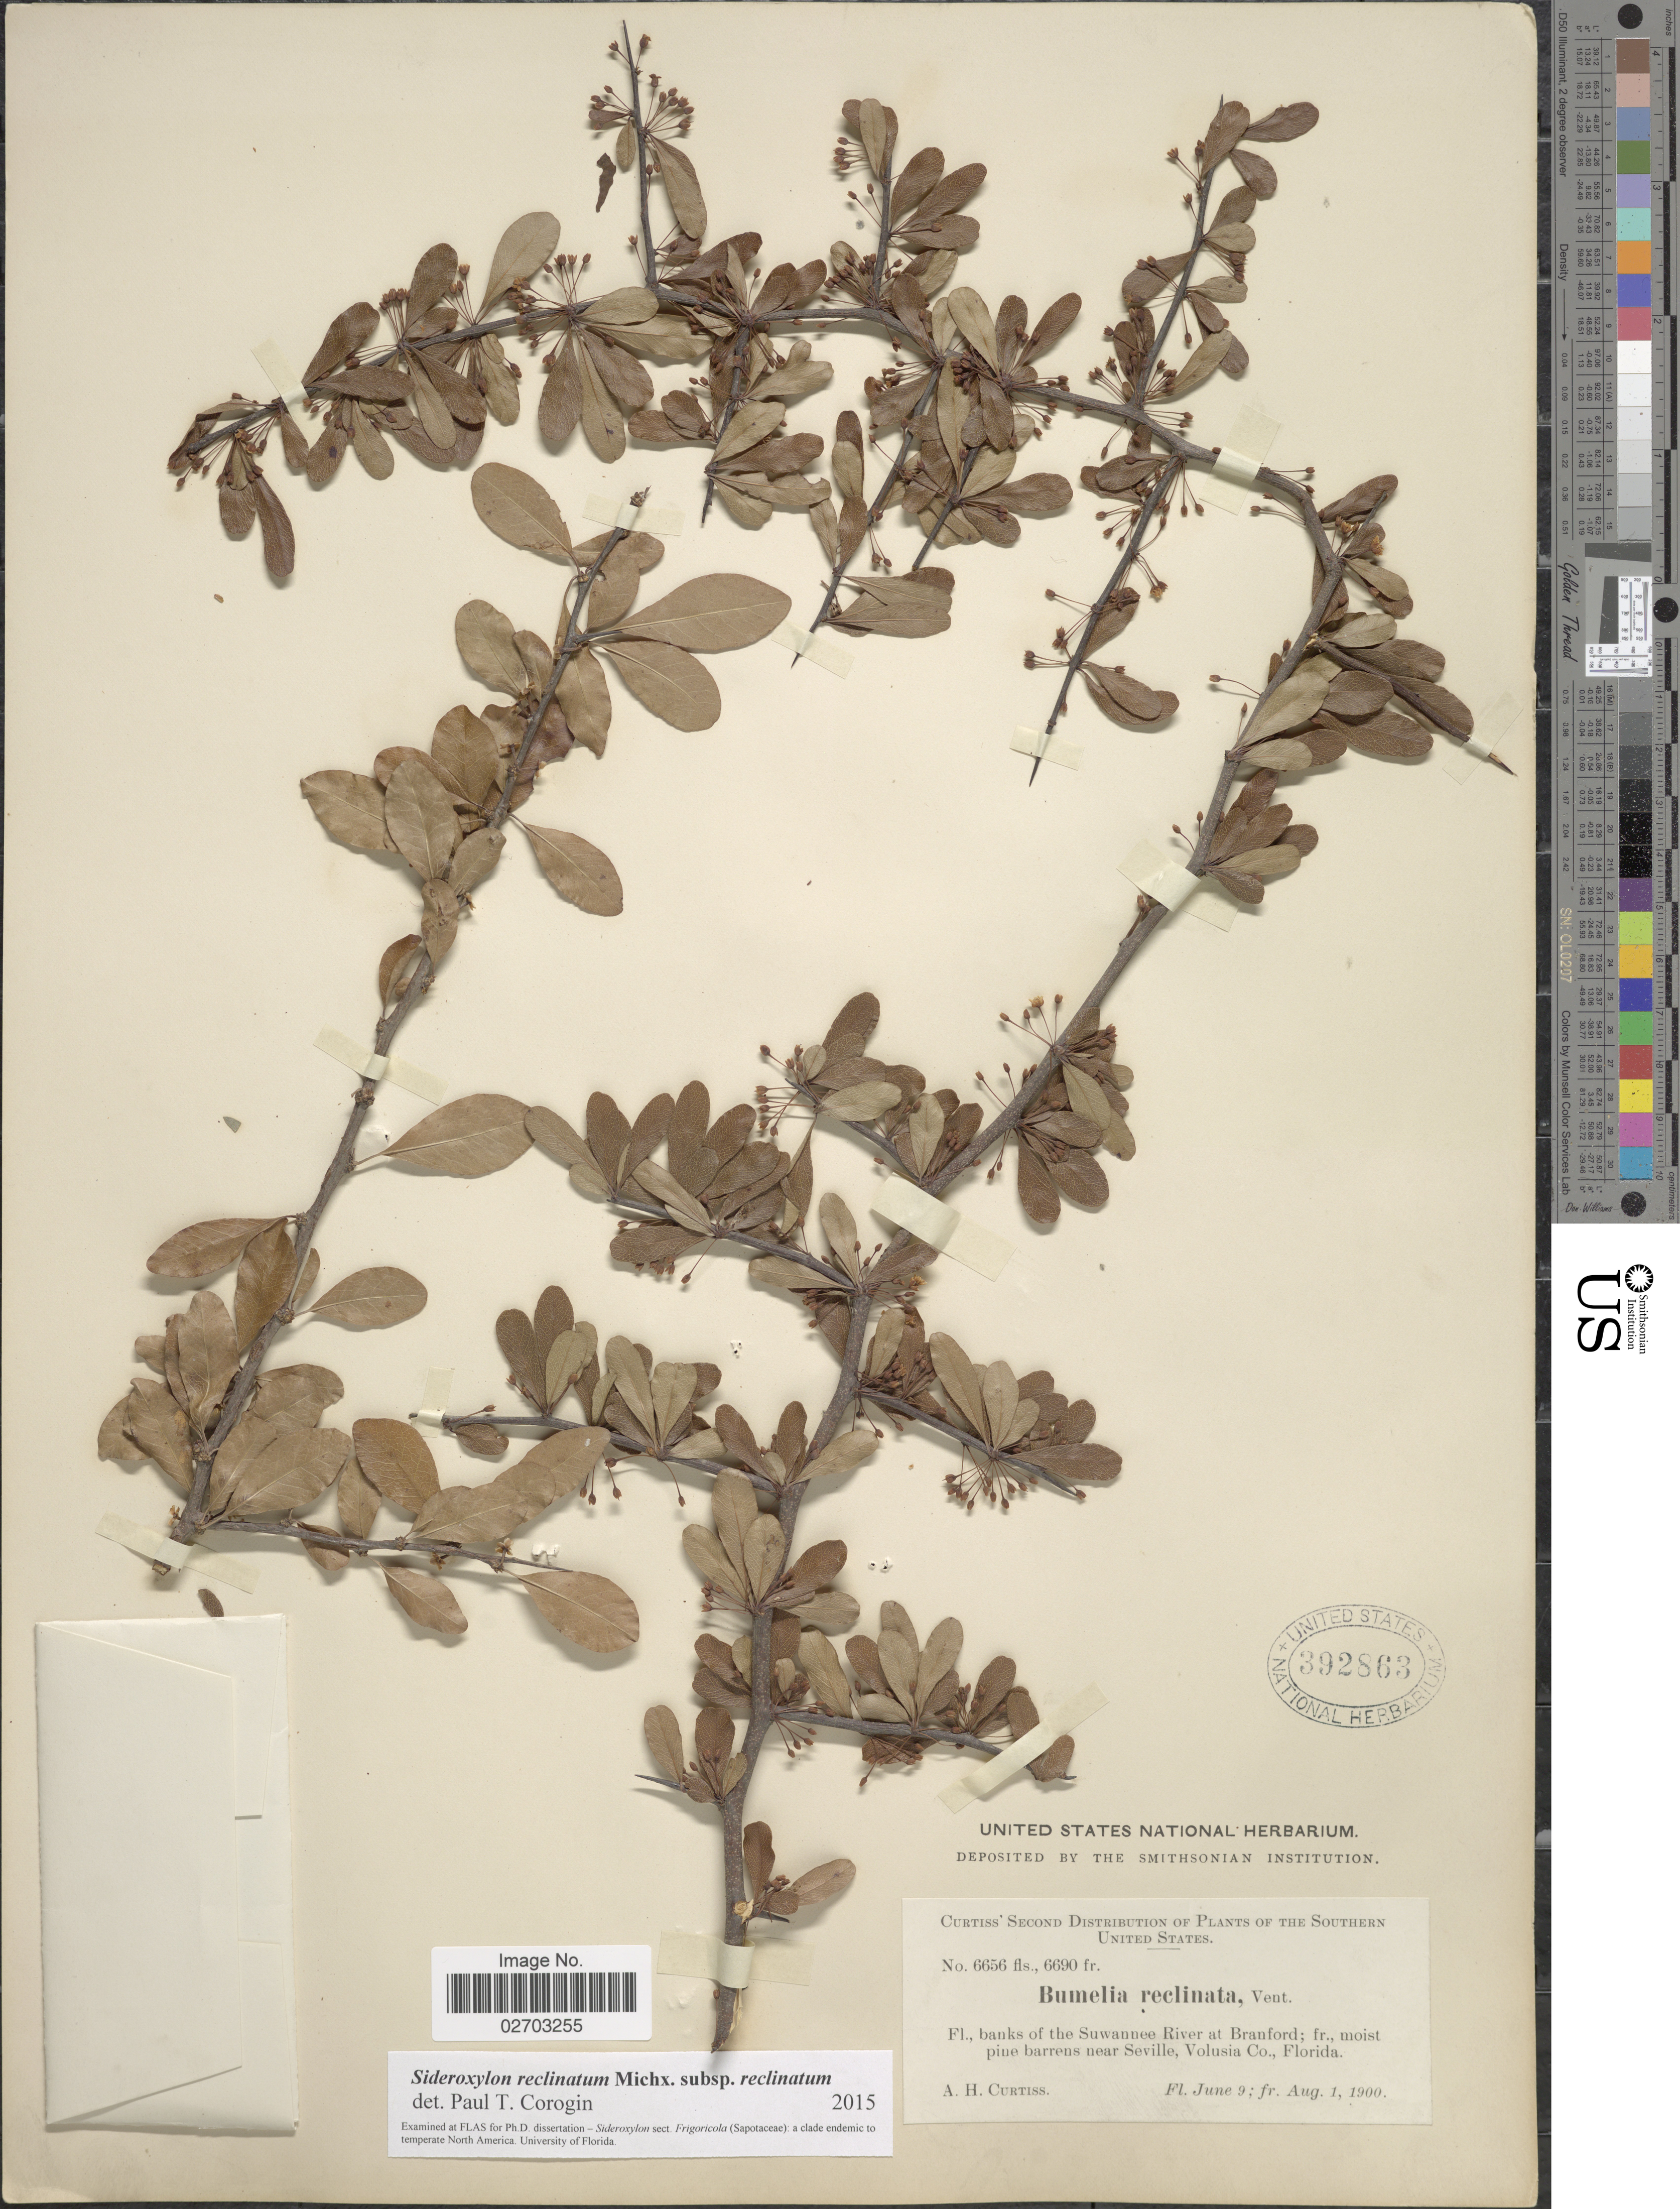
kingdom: Plantae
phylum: Tracheophyta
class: Magnoliopsida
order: Ericales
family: Sapotaceae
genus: Sideroxylon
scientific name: Sideroxylon reclinatum Michx. subsp. reclinatum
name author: Michx.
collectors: A. H. Curtiss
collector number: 6656fls/6690fr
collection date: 1900-06-09/1900-08-01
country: United States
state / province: Florida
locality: Southern United States, banks of the Suwannee River at Branford, mosit pine barrens near Seville, Volusia Co.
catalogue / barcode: US 392863